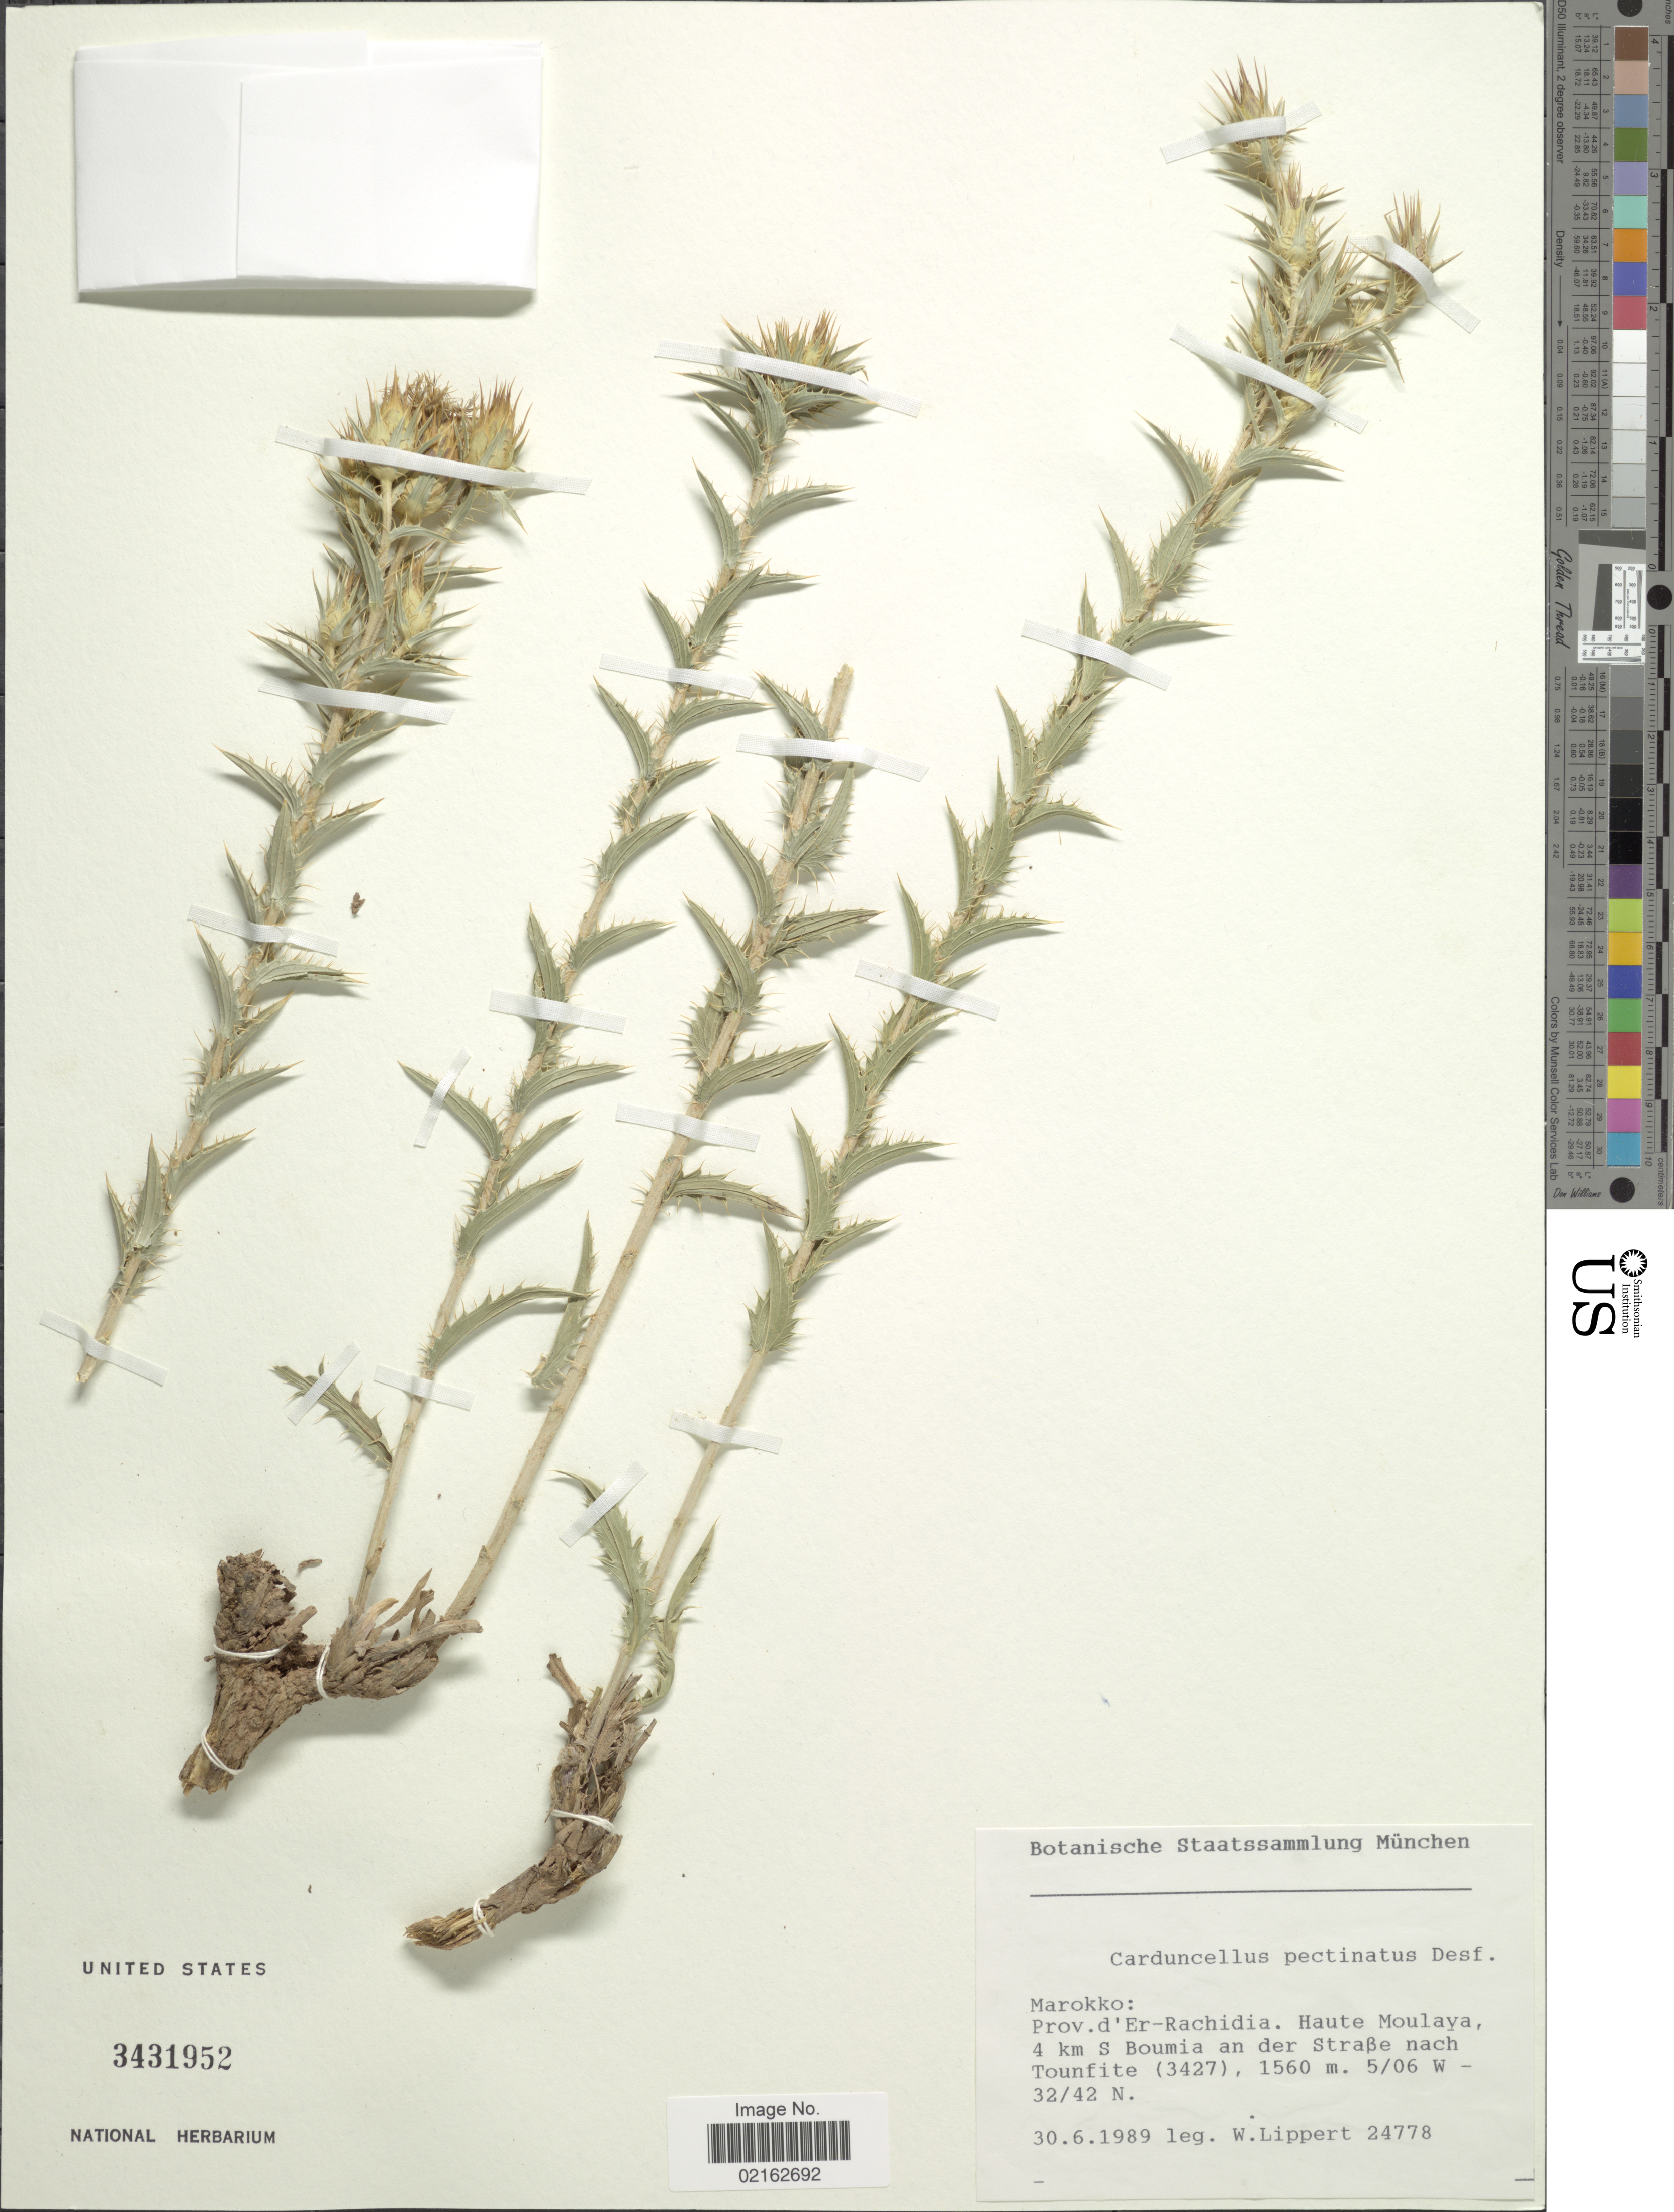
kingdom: Plantae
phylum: Tracheophyta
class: Magnoliopsida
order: Asterales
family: Asteraceae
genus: Carduncellus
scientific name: Carduncellus pectinatus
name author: Desf.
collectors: W. Lippert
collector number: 24778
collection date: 1989-06-30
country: Morocco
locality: Prov. d'Er-Rachidia, Haute Moulaya, 4 km S Boumia an der Strabe nach Tounfite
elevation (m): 1560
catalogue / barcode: US 3431952